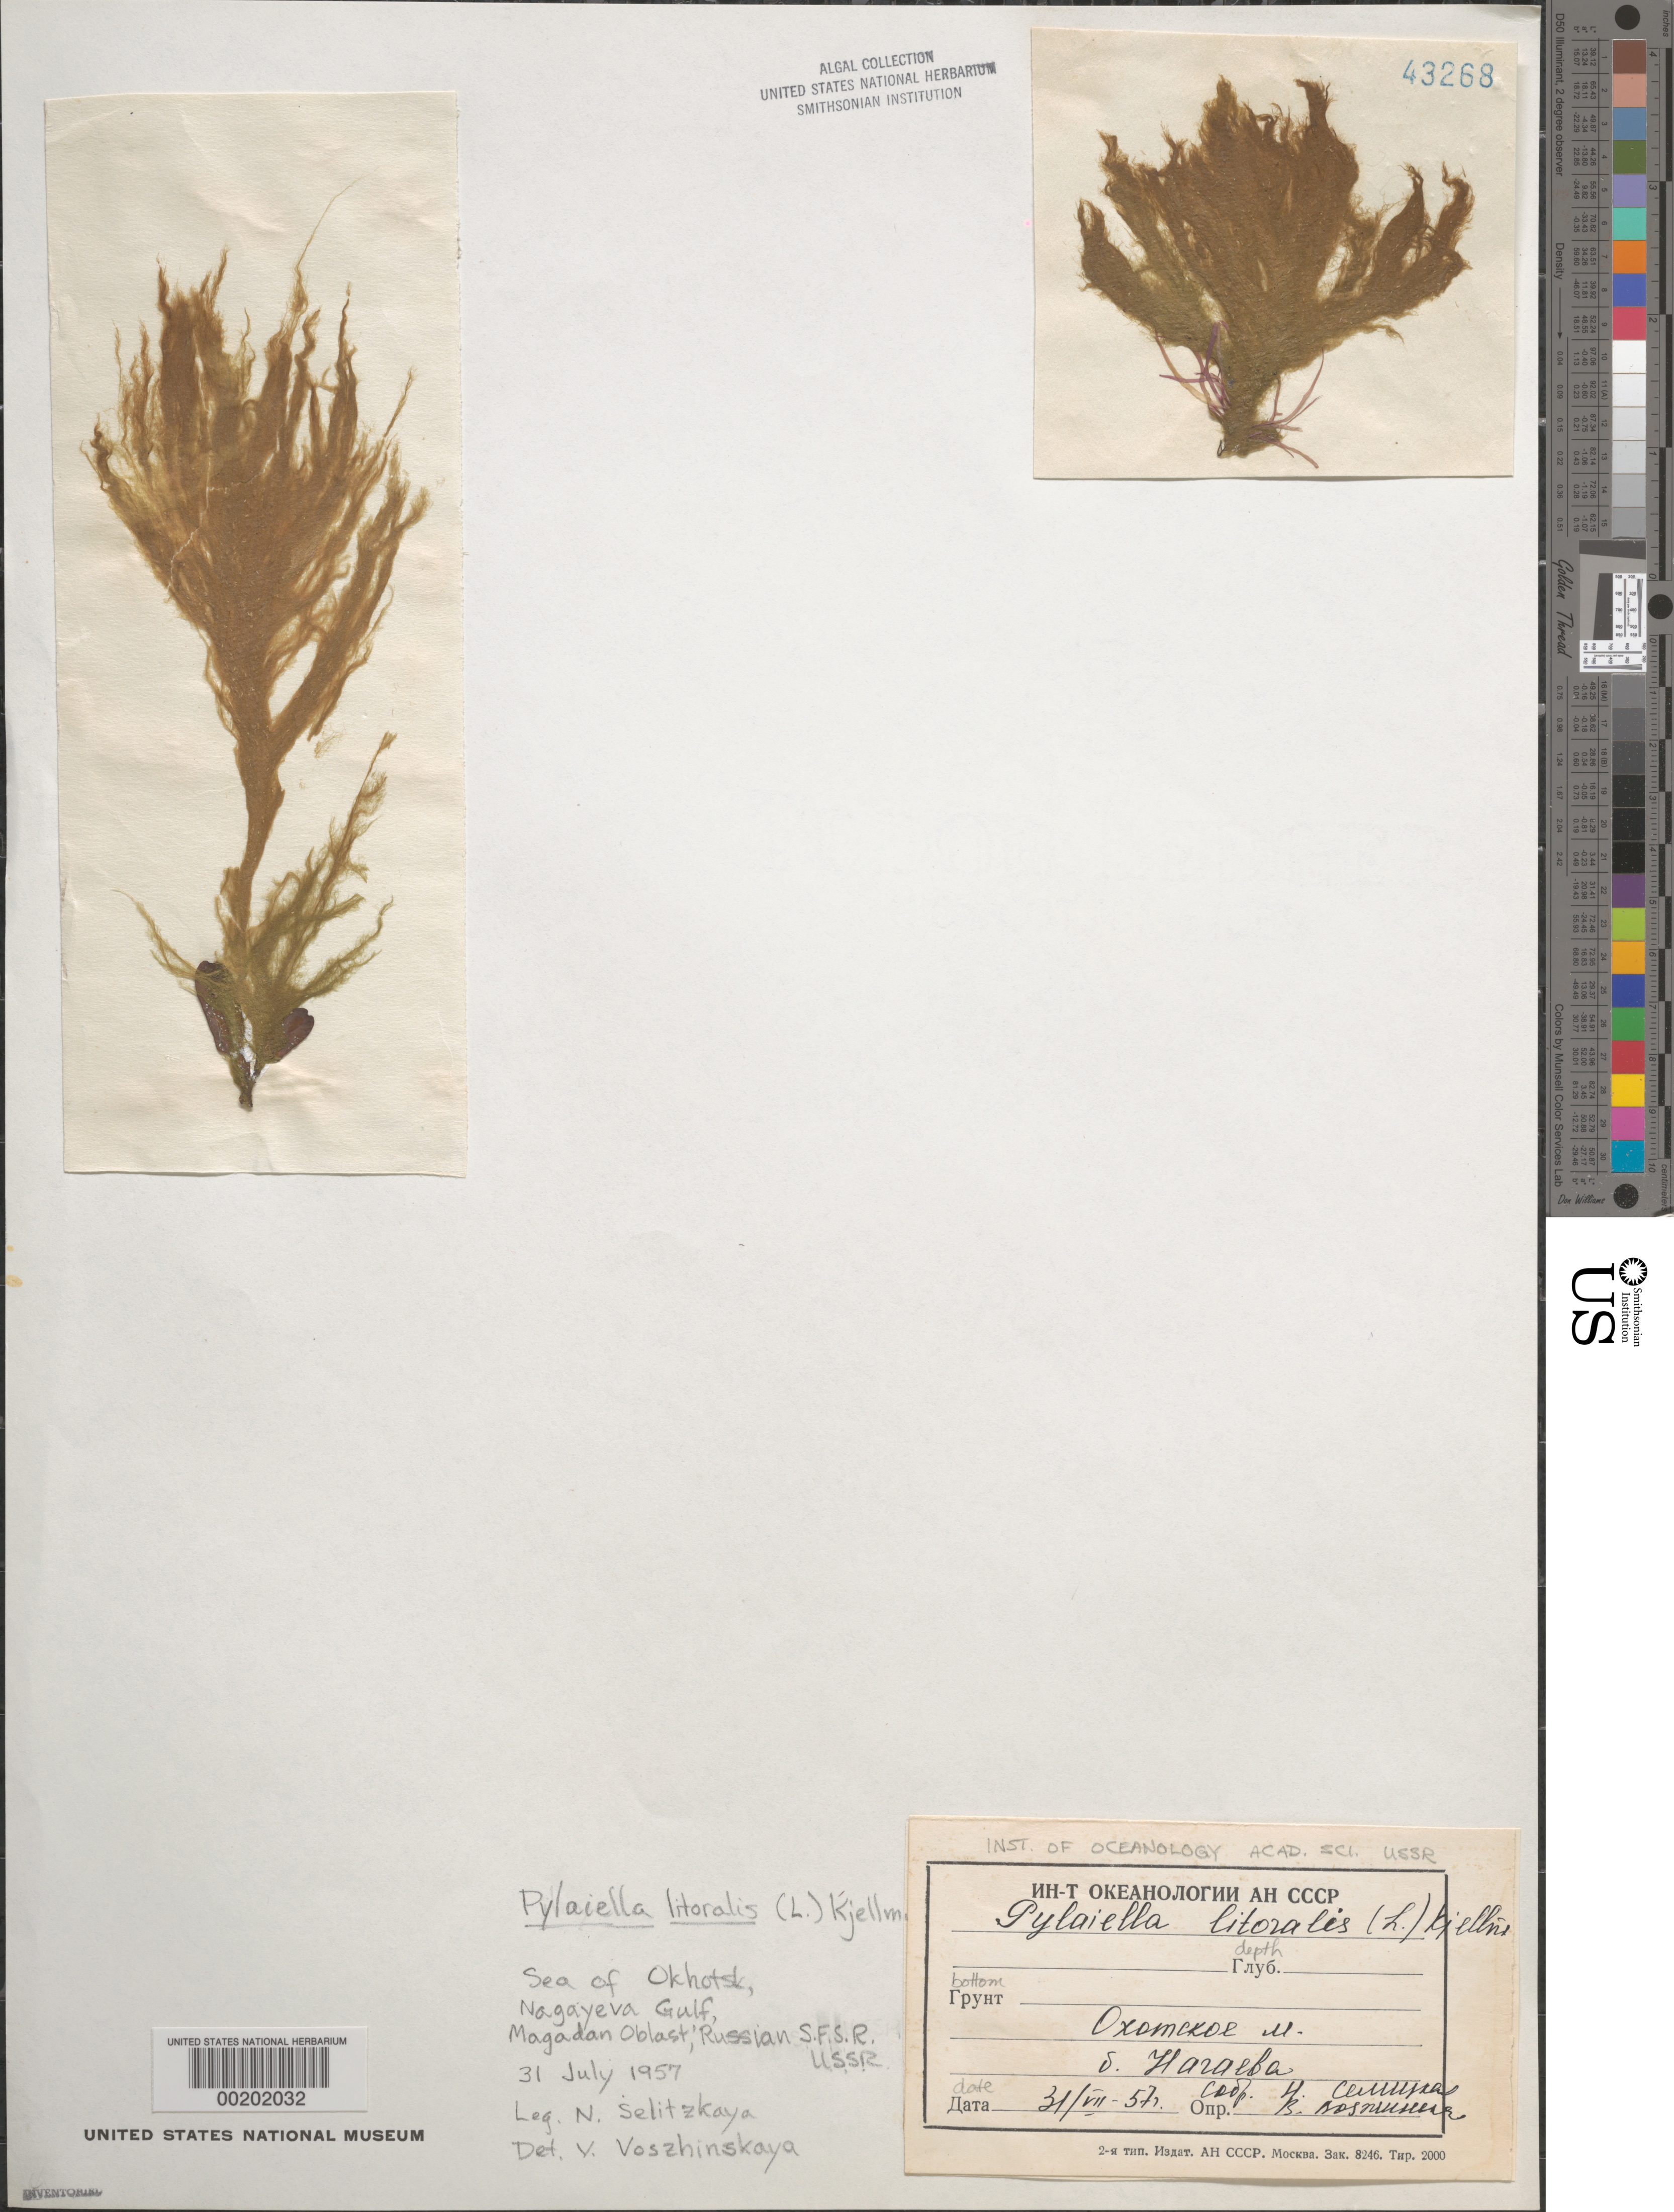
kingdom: Chromista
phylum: Ochrophyta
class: Phaeophyceae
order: Ectocarpales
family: Acinetosporaceae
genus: Pylaiella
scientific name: Pylaiella litoralis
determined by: Vozzhinskaya, V.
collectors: N. Selitzkaya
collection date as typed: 31 Jul 1957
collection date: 1957-07-31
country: Russian Federation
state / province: Magadan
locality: Sea of Okhotsk, Nagayeva Gulf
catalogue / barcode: US 43268